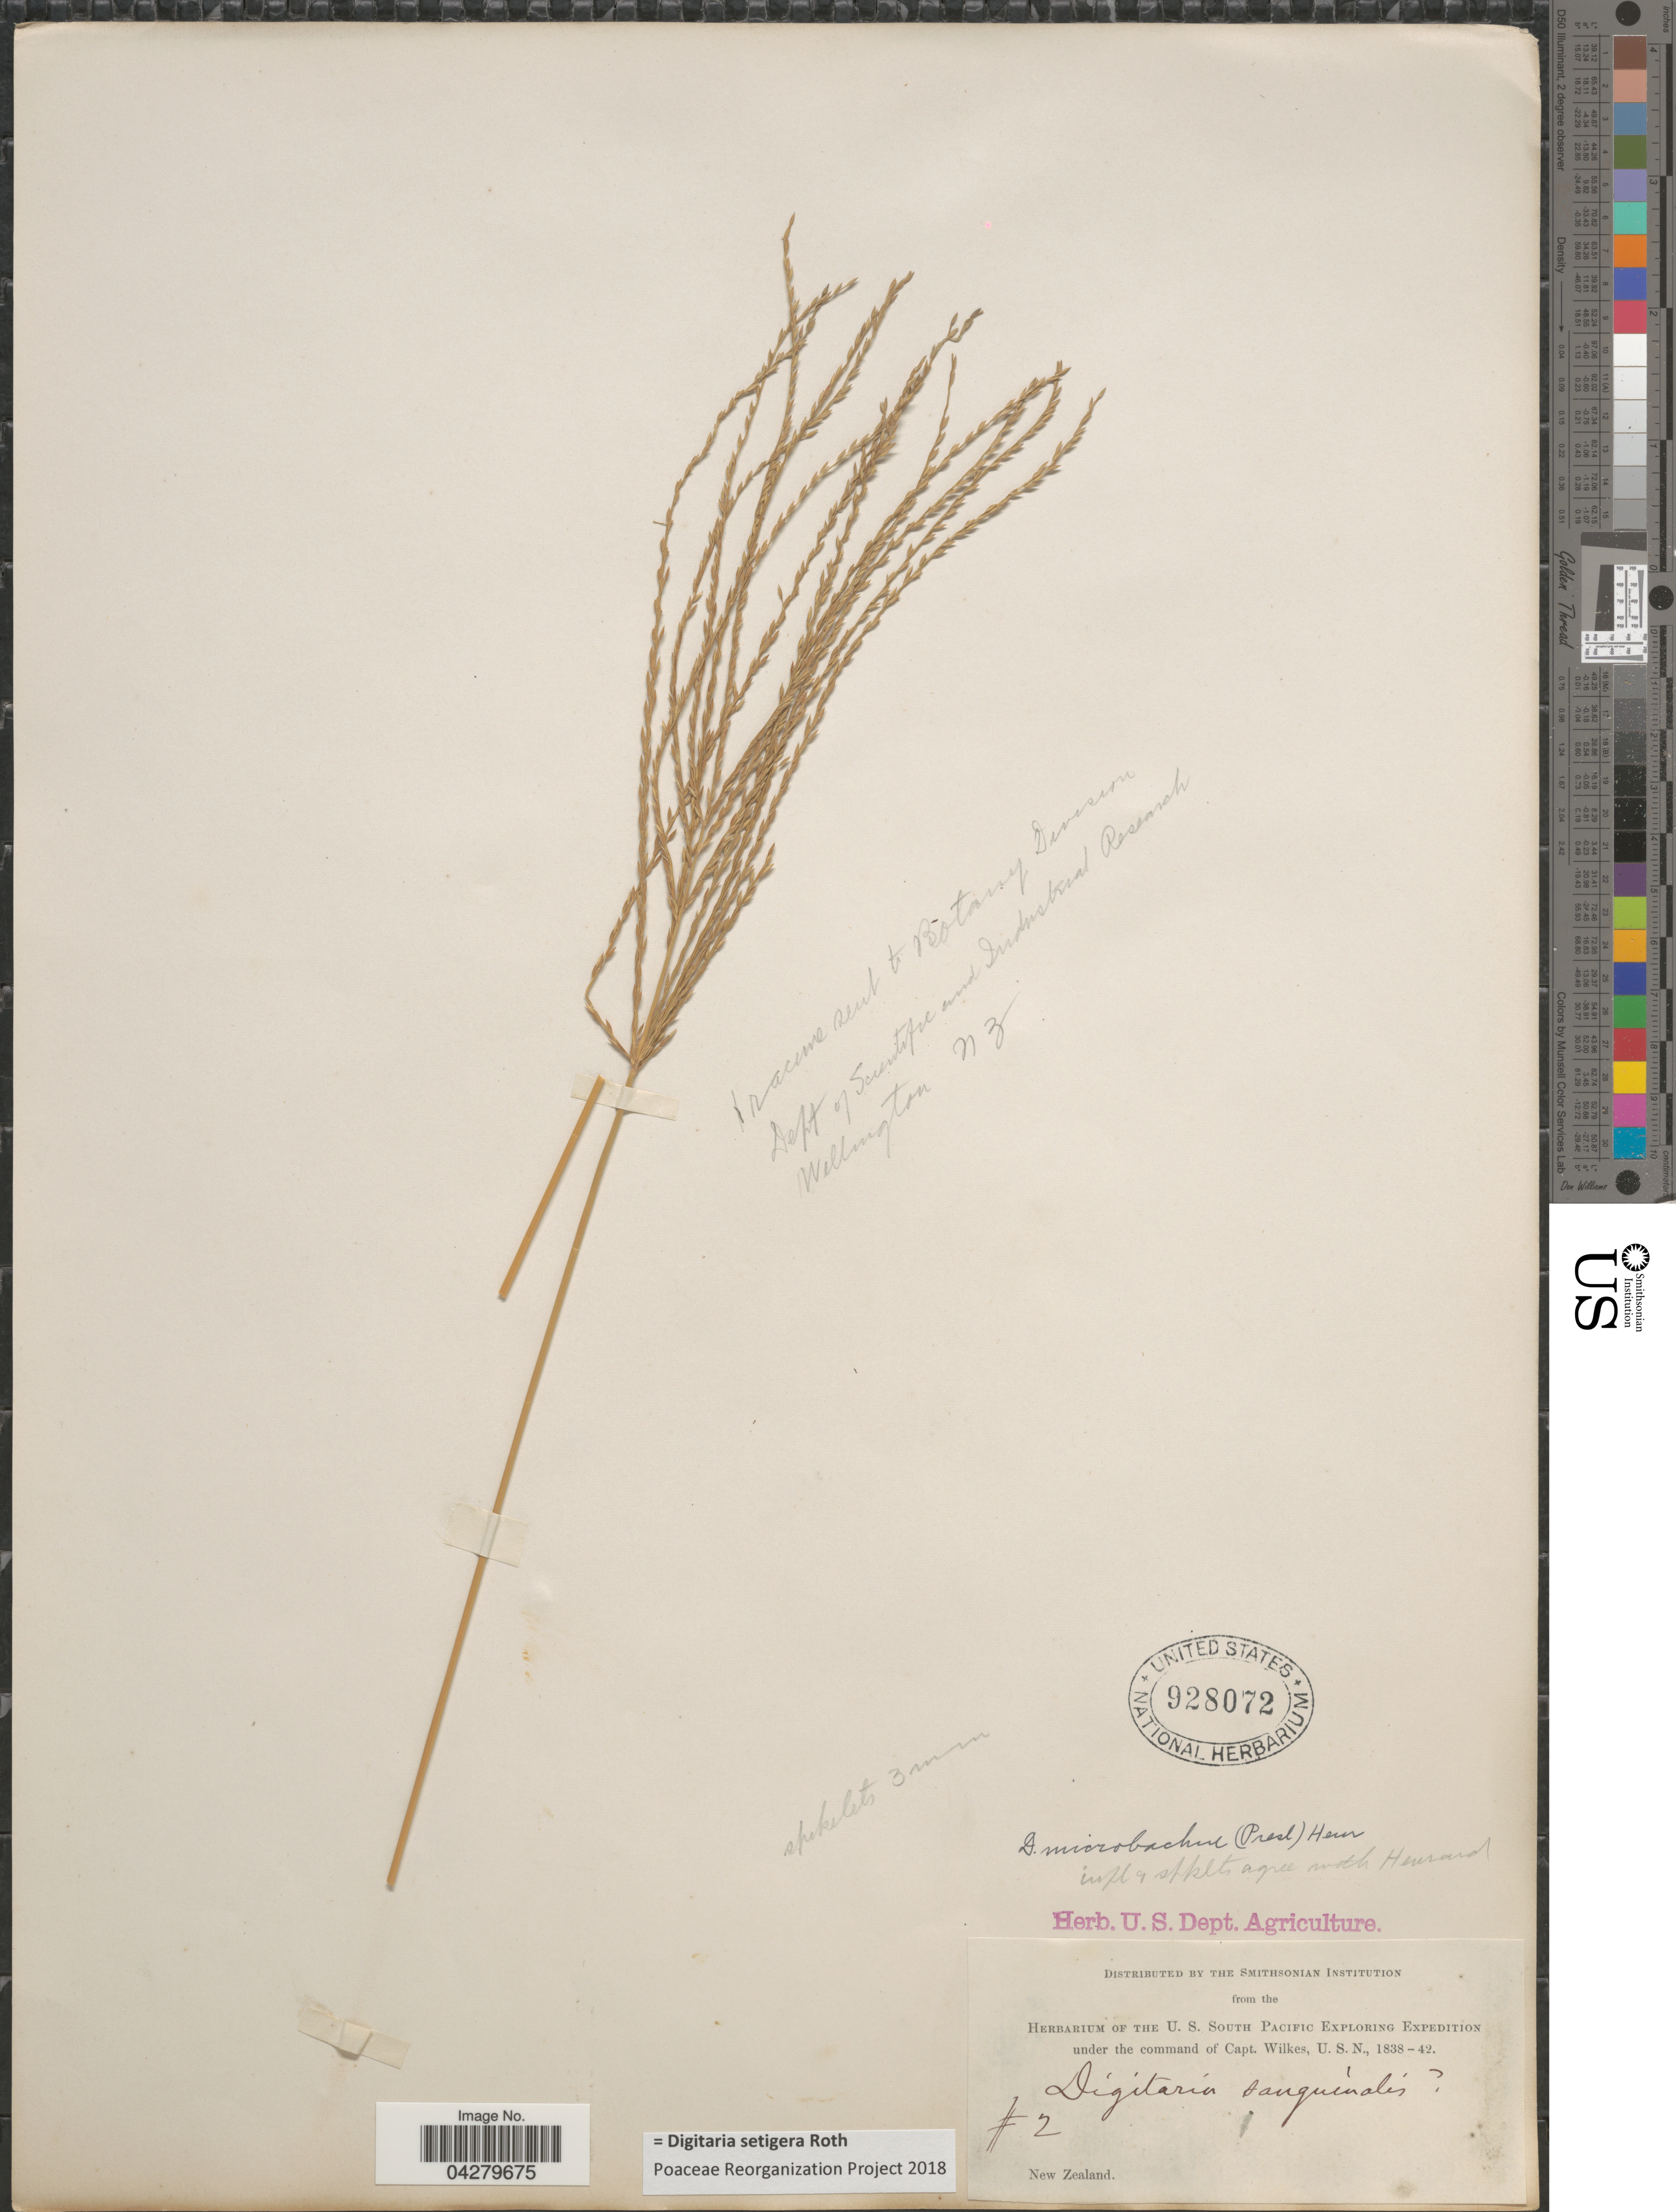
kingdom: Plantae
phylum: Tracheophyta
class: Liliopsida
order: Poales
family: Poaceae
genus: Digitaria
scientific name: Digitaria setigera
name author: Roth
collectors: U.S. South Pacific Explor. Exped.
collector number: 2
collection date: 1838/1842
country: New Zealand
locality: The U. S. South Pacific Exploring Expedition.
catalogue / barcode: US 928072